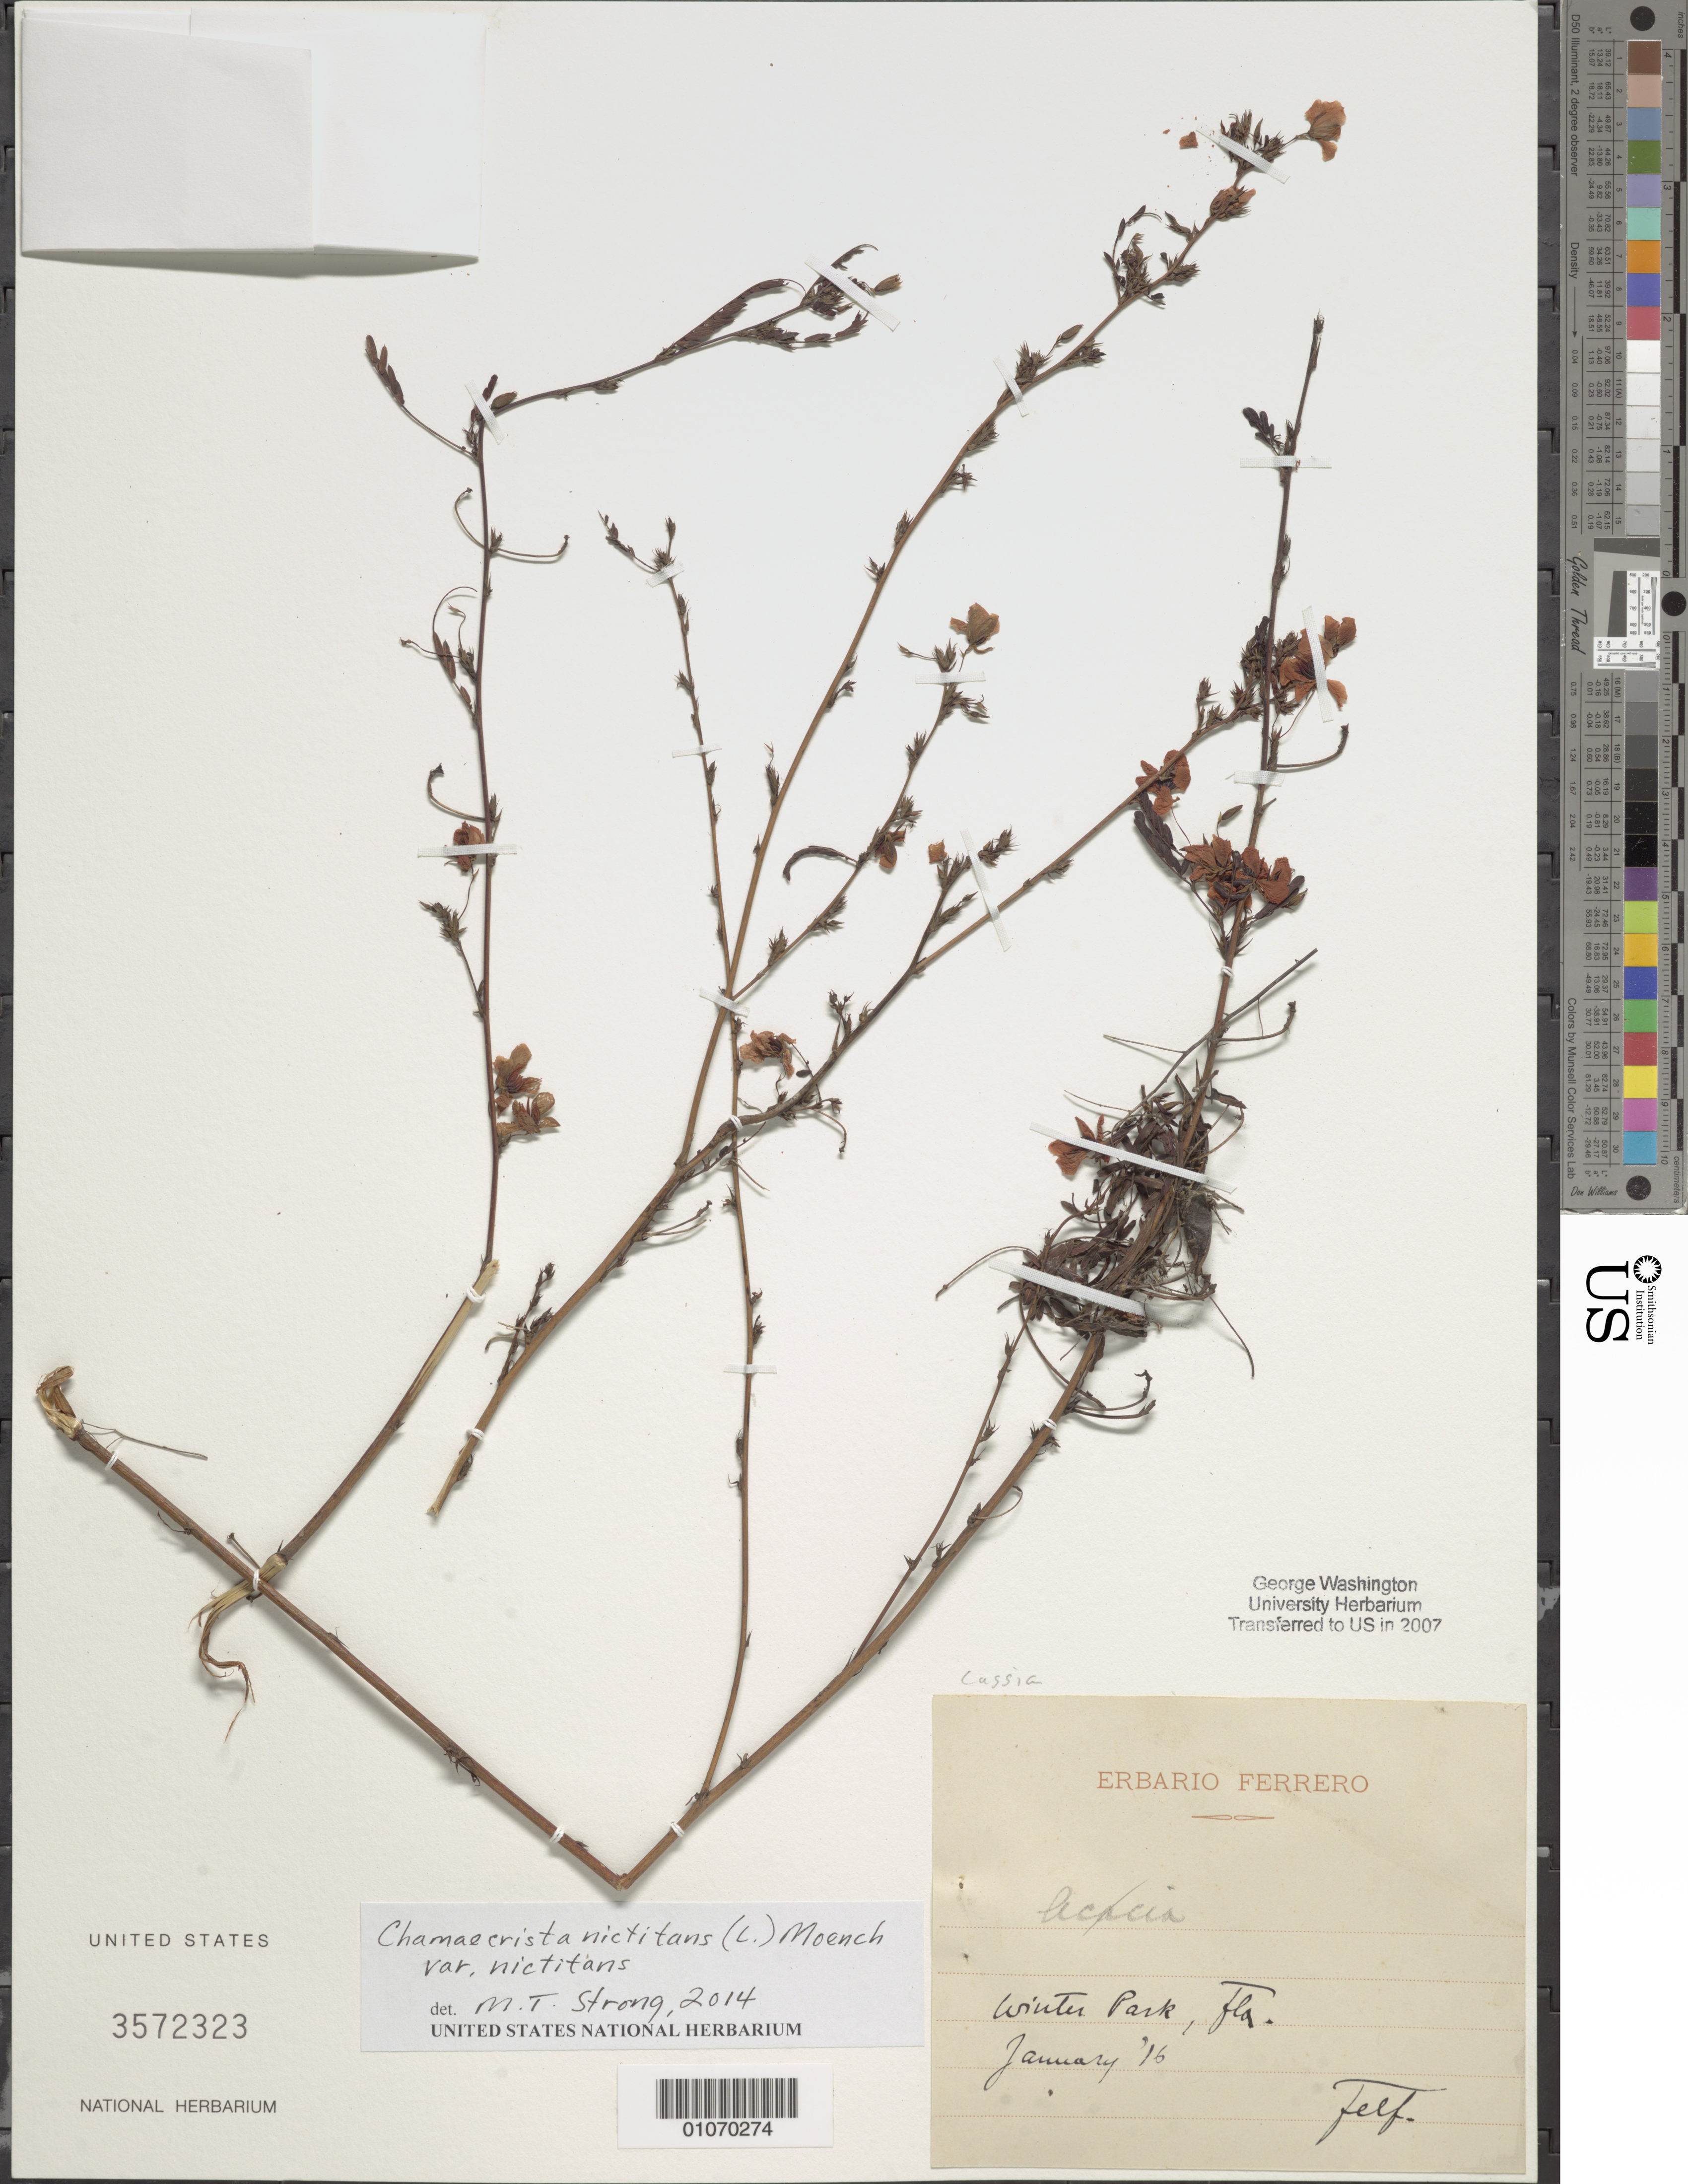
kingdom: Plantae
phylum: Tracheophyta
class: Magnoliopsida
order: Fabales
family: Fabaceae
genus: Chamaecrista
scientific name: Chamaecrista nictitans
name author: (L.) Moench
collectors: F. Ferrero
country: United States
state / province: Florida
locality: Winter Park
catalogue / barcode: US 3572323